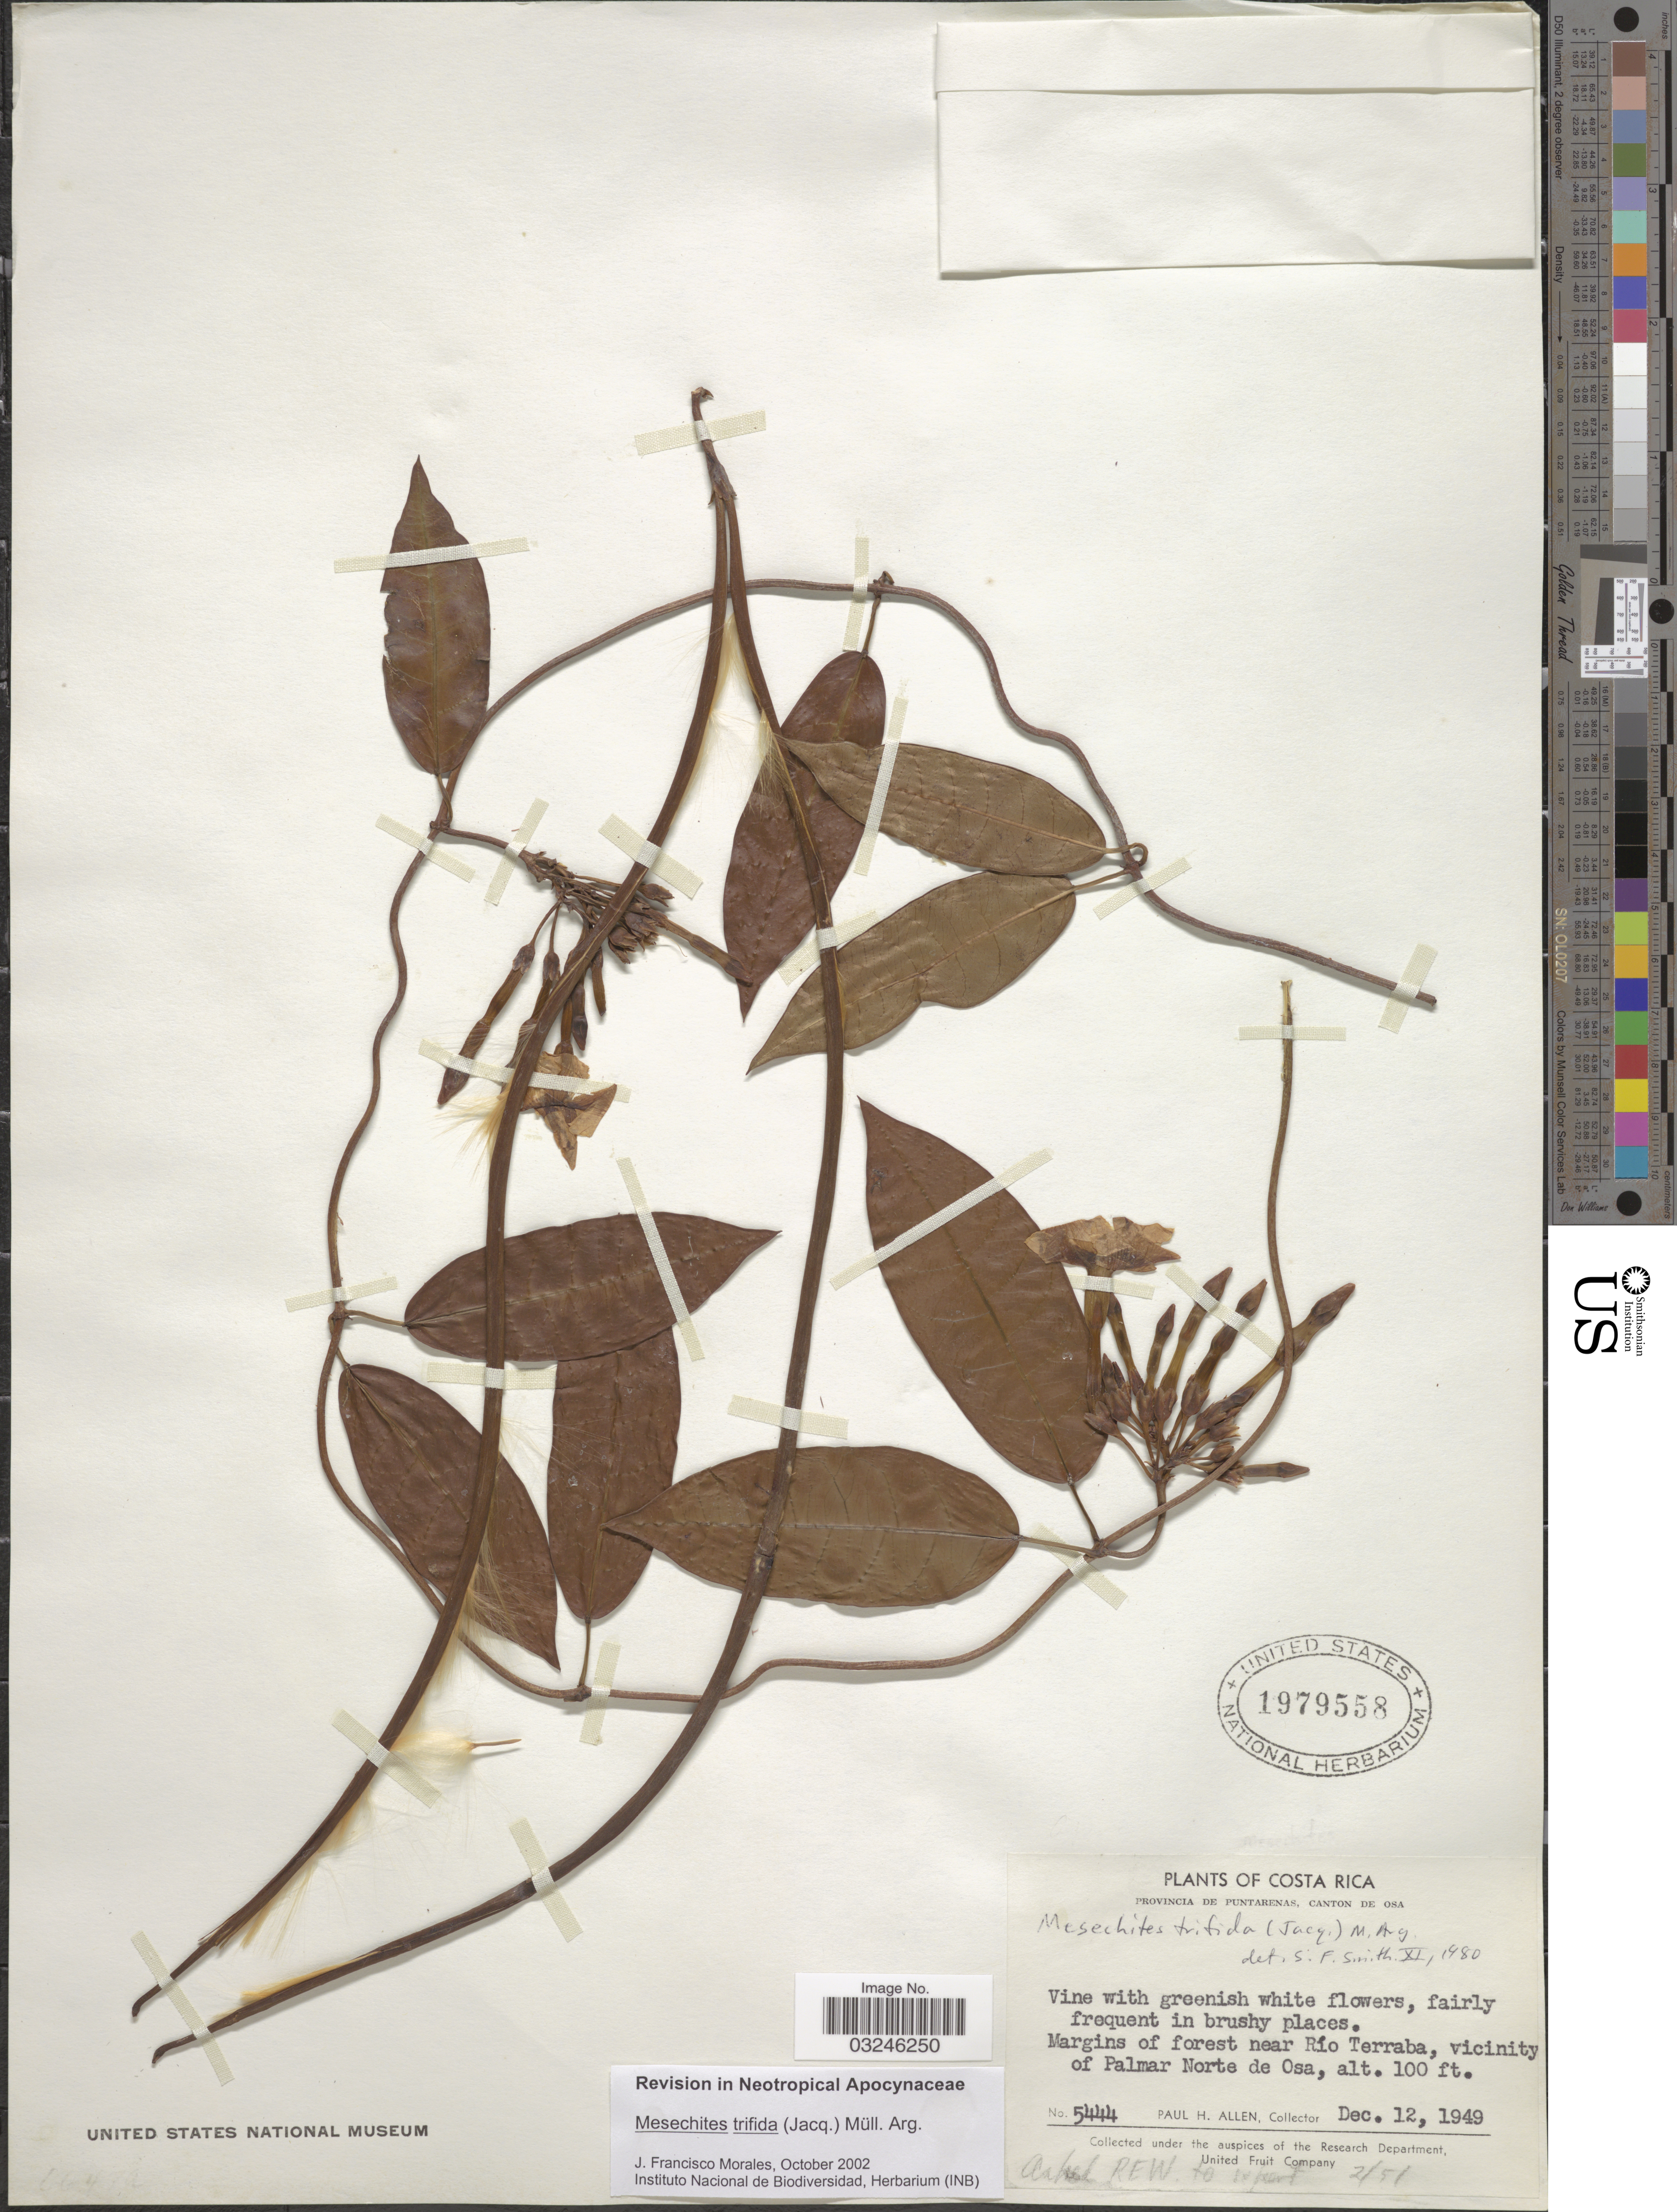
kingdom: Plantae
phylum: Tracheophyta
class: Magnoliopsida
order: Gentianales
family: Apocynaceae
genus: Mesechites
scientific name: Mesechites trifidus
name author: (Jacq.) Müll. Arg.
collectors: P. H. Allen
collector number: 5444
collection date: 1949-12-12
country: Costa Rica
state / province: Puntarenas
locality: Canton de Osa. Margins of forest near Río Terraba, vicinity of Palmar Norte de Osa.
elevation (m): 30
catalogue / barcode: US 1979558